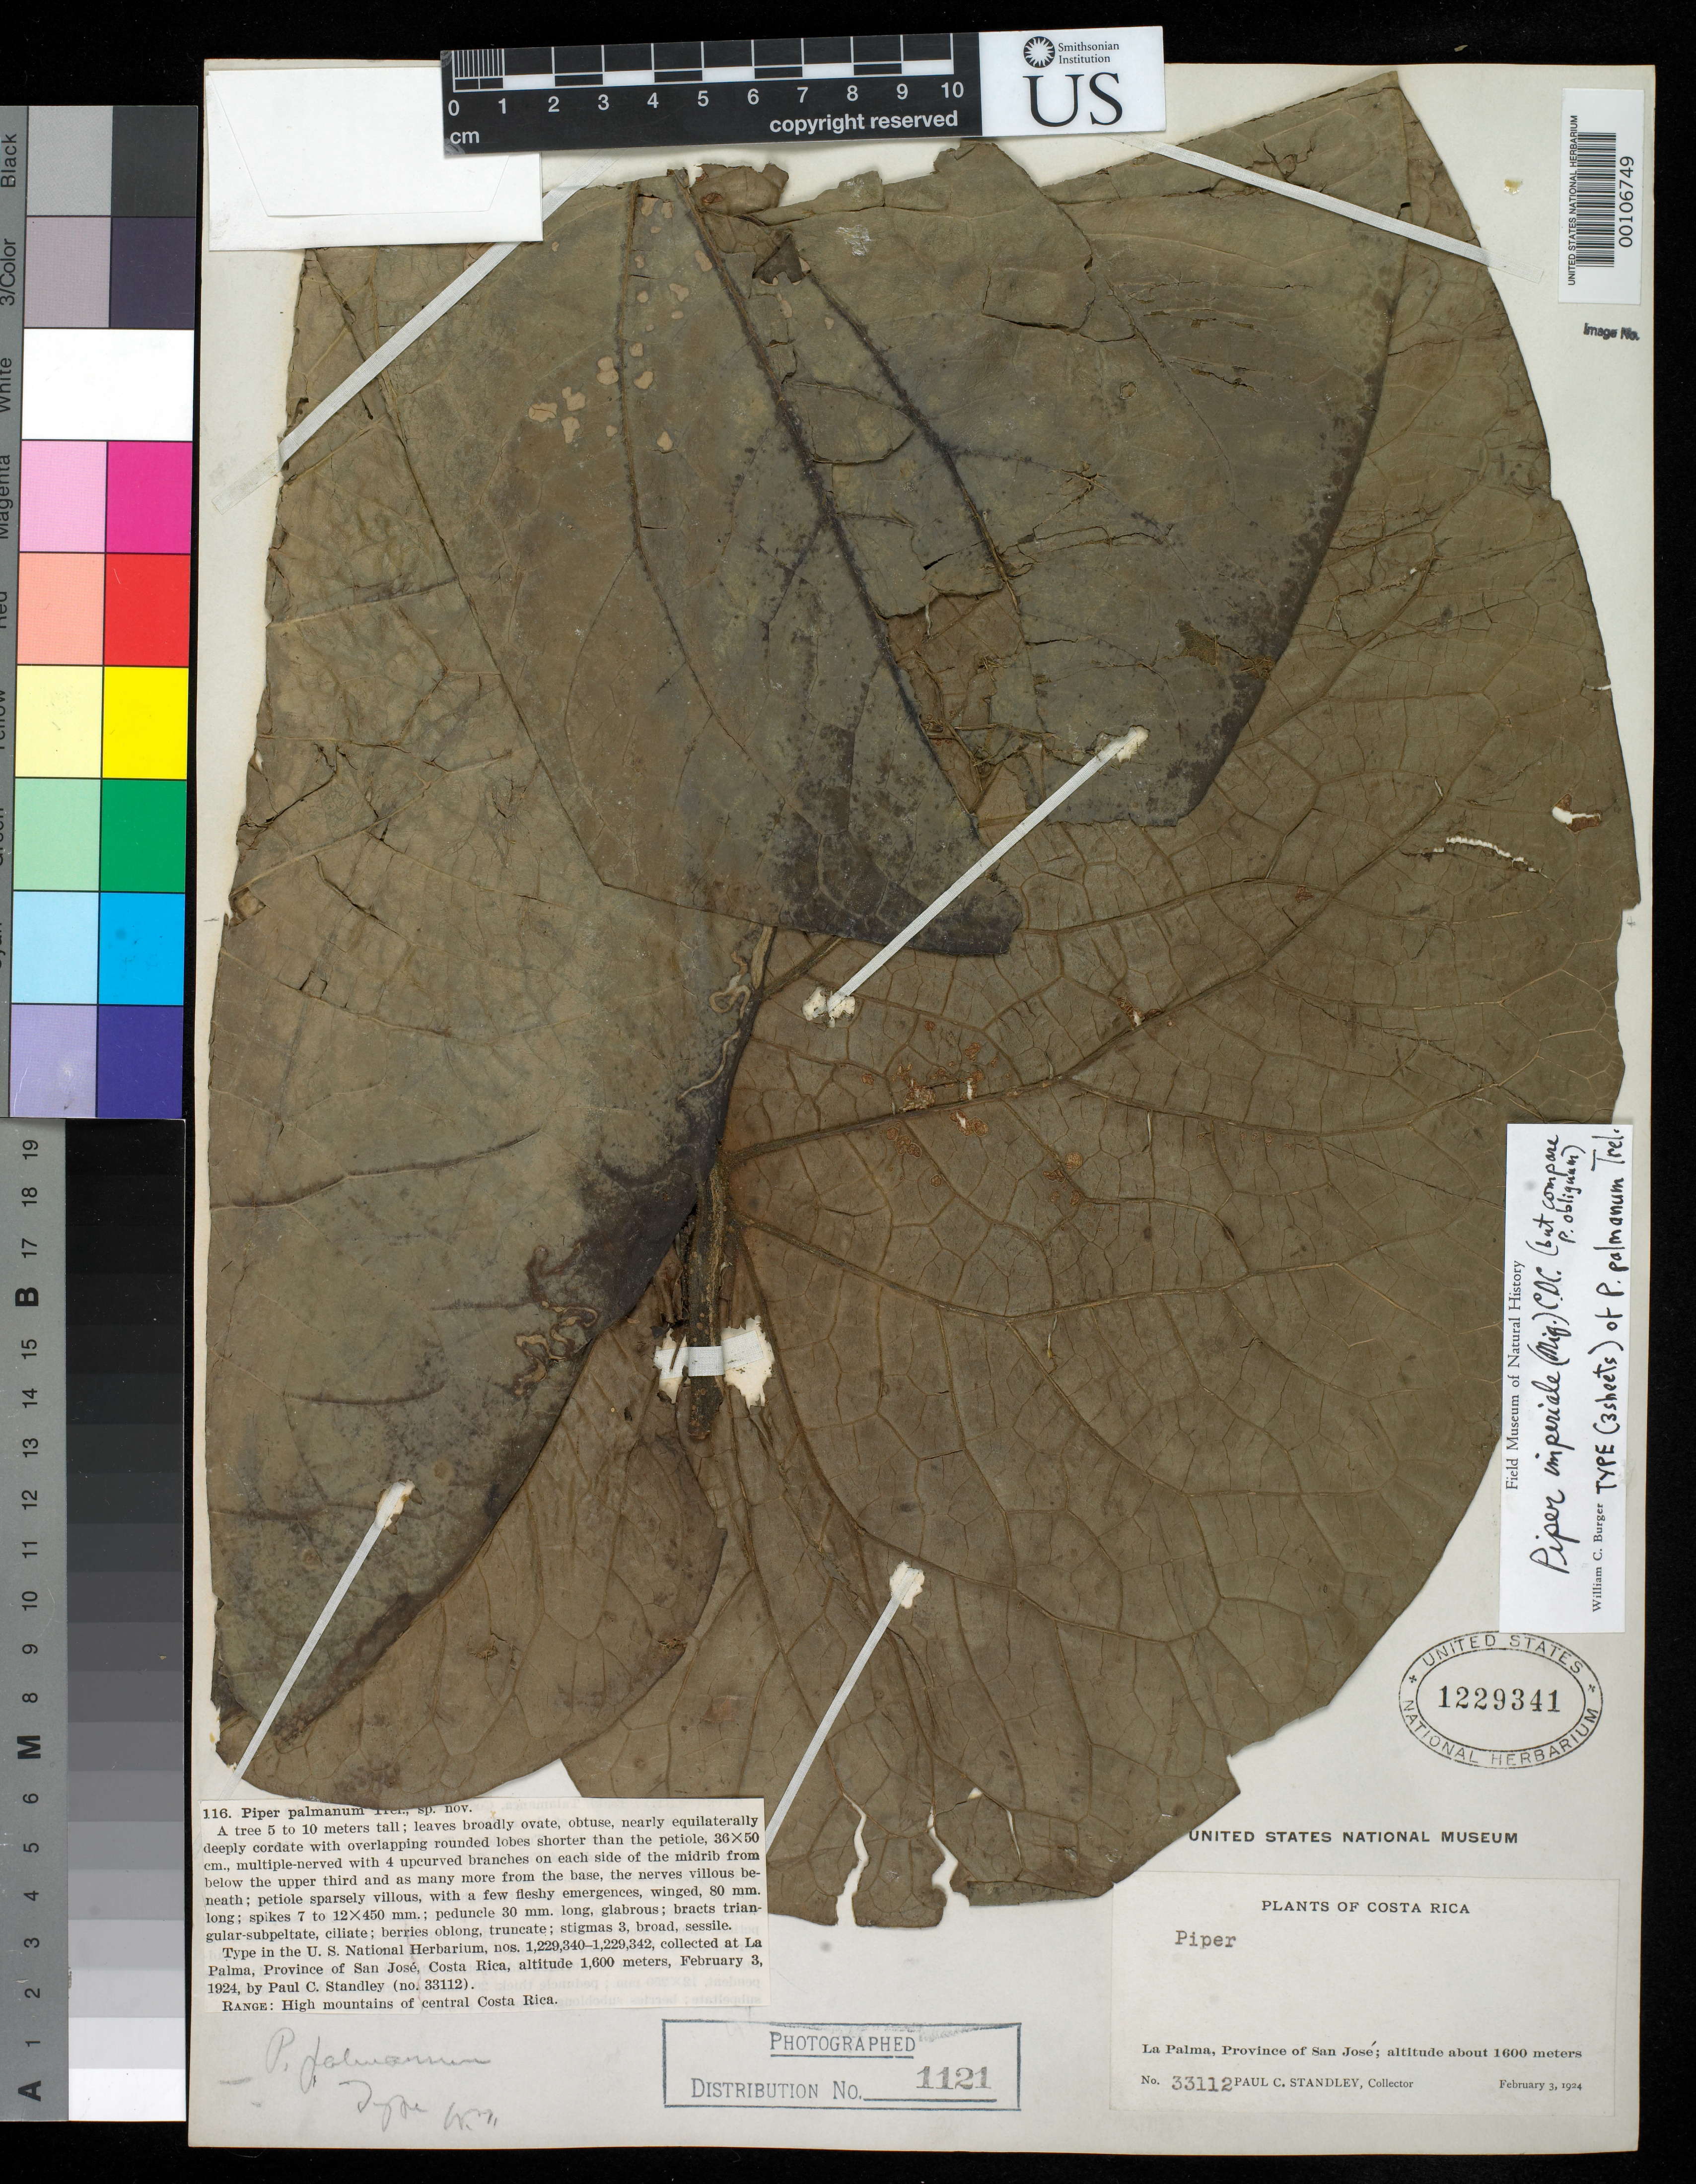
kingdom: Plantae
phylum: Tracheophyta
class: Magnoliopsida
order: Piperales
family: Piperaceae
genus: Piper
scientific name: Piper palmanum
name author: Trel.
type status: Holotype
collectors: P. C. Standley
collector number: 33112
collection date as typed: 03 Feb 1924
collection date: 1924-02-03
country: Costa Rica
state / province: San José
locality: La Palma.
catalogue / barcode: US 1229341